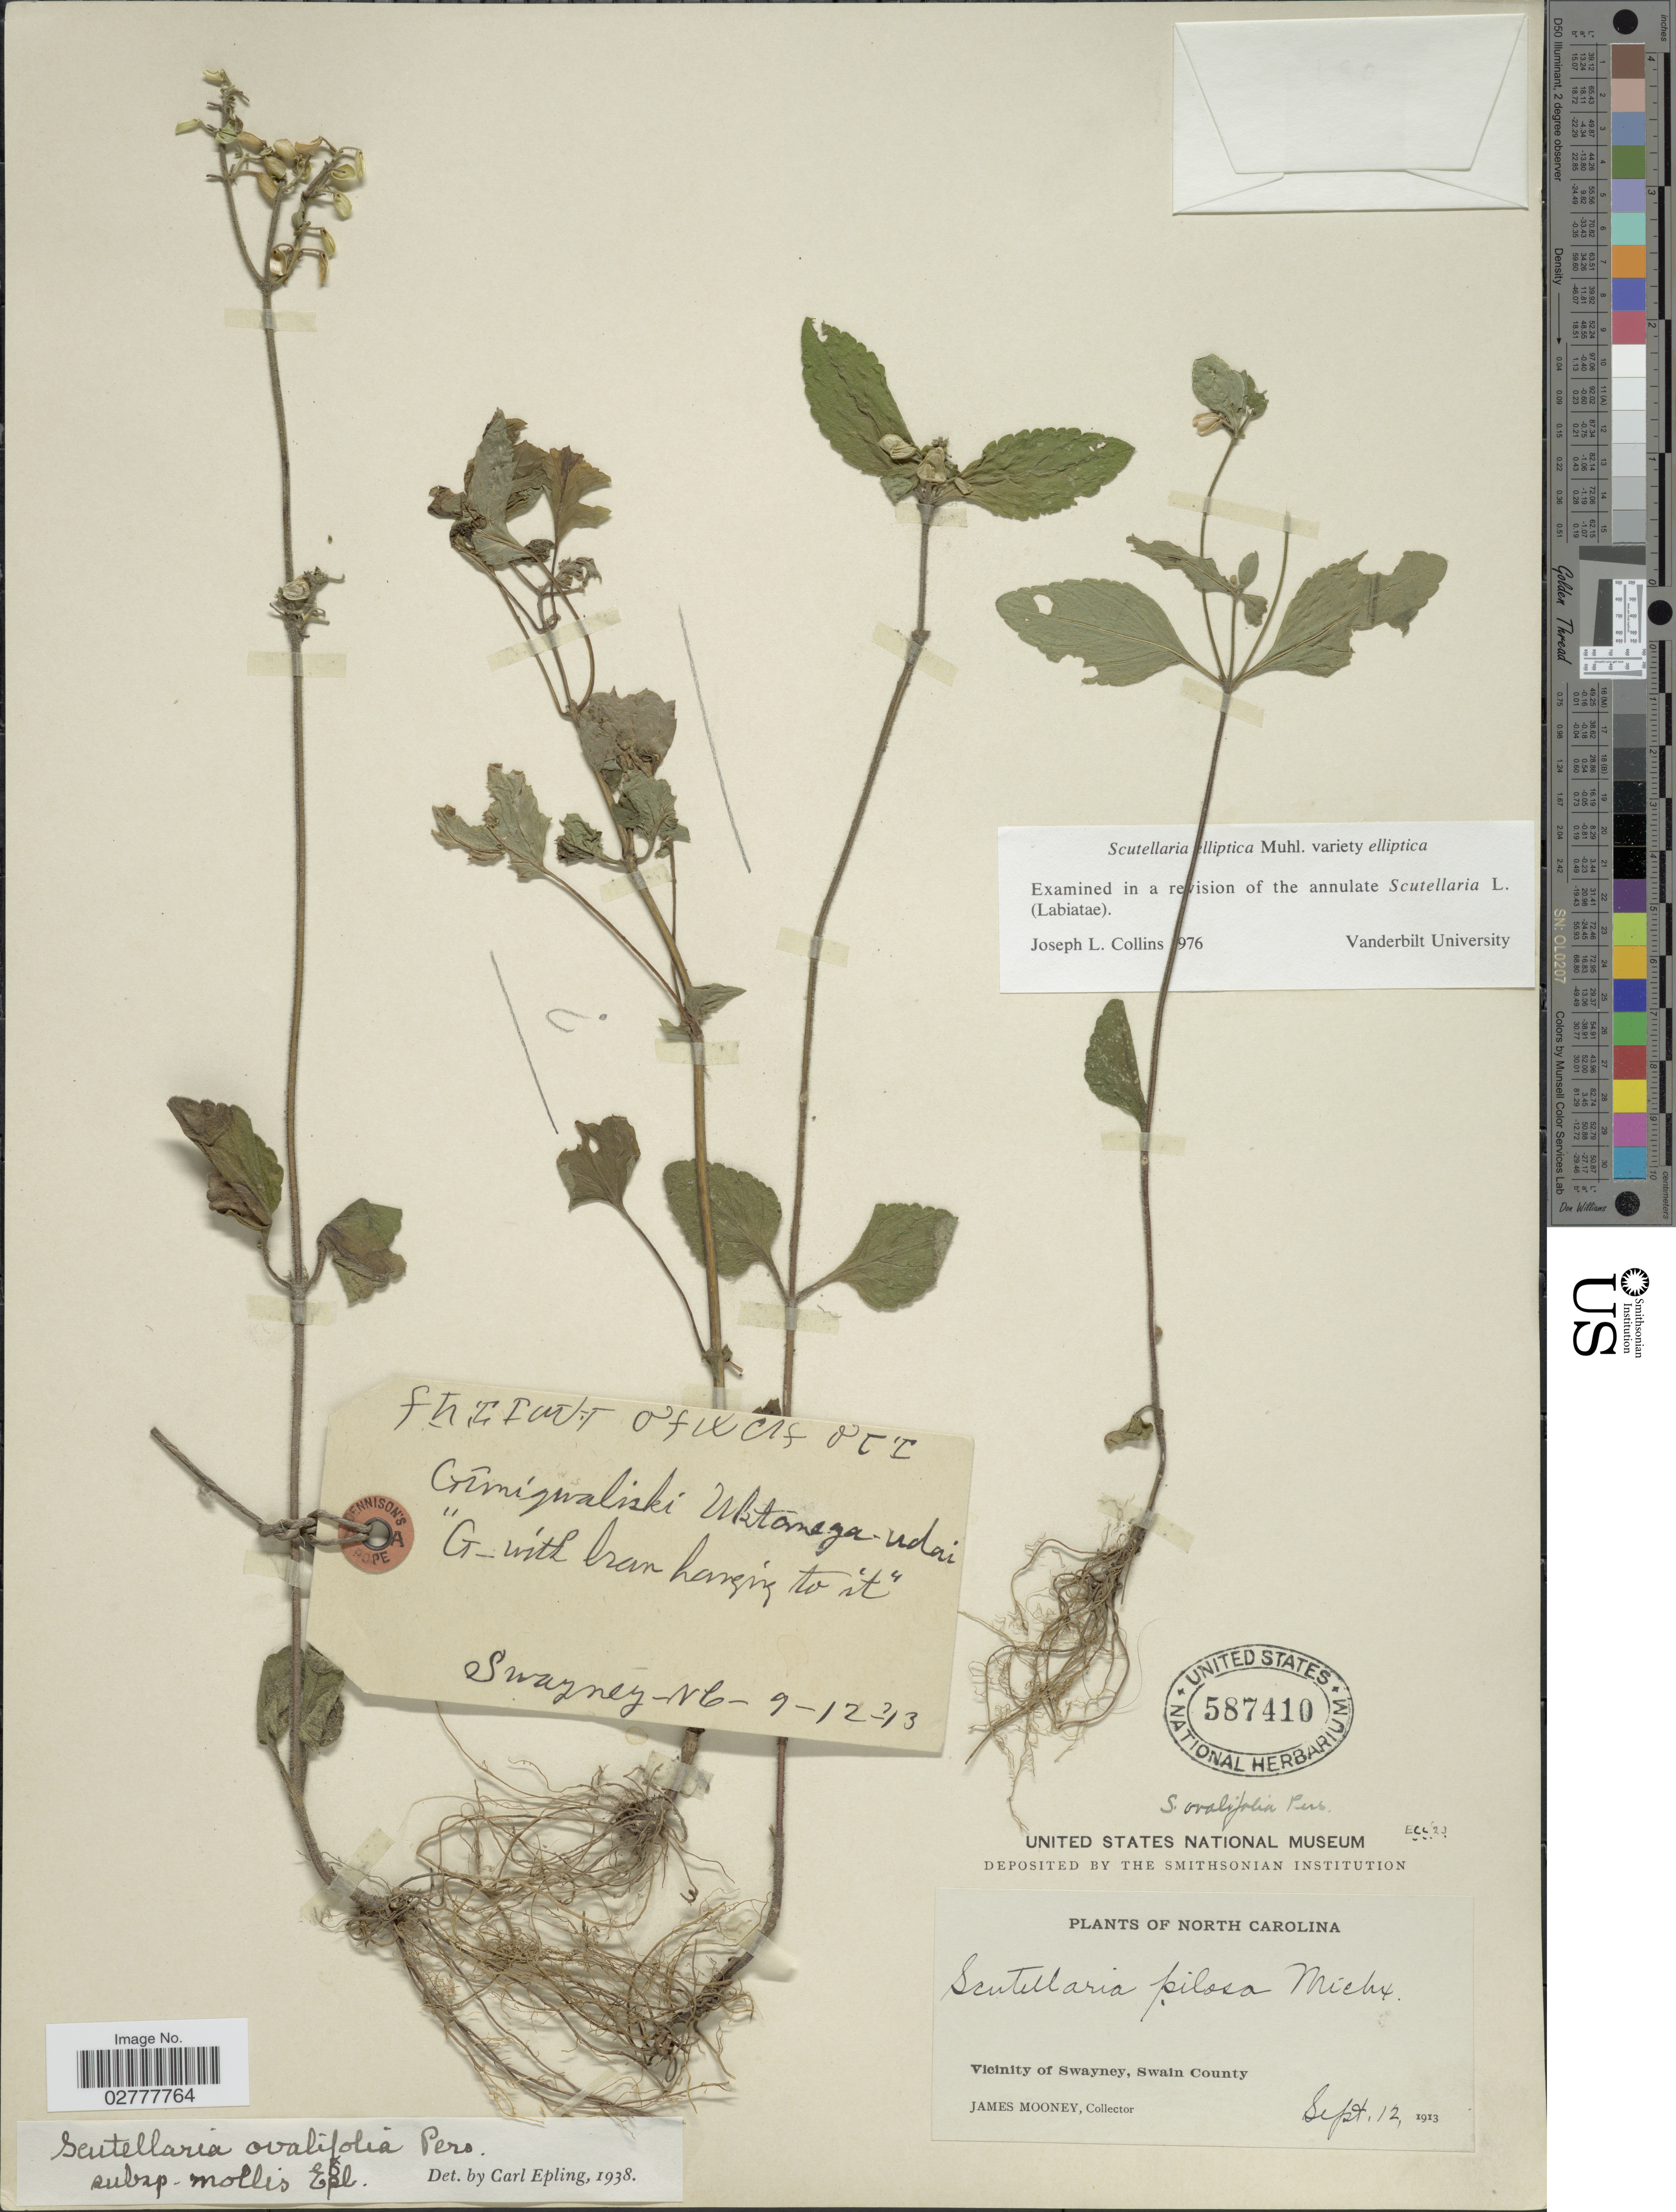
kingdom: Plantae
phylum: Tracheophyta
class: Magnoliopsida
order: Lamiales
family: Lamiaceae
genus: Scutellaria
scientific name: Scutellaria elliptica var. elliptica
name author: Muhl.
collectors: J. Mooney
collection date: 1913-09-12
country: United States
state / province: North Carolina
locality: Vicinity of Swayney, Swain County.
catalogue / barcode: US 587410